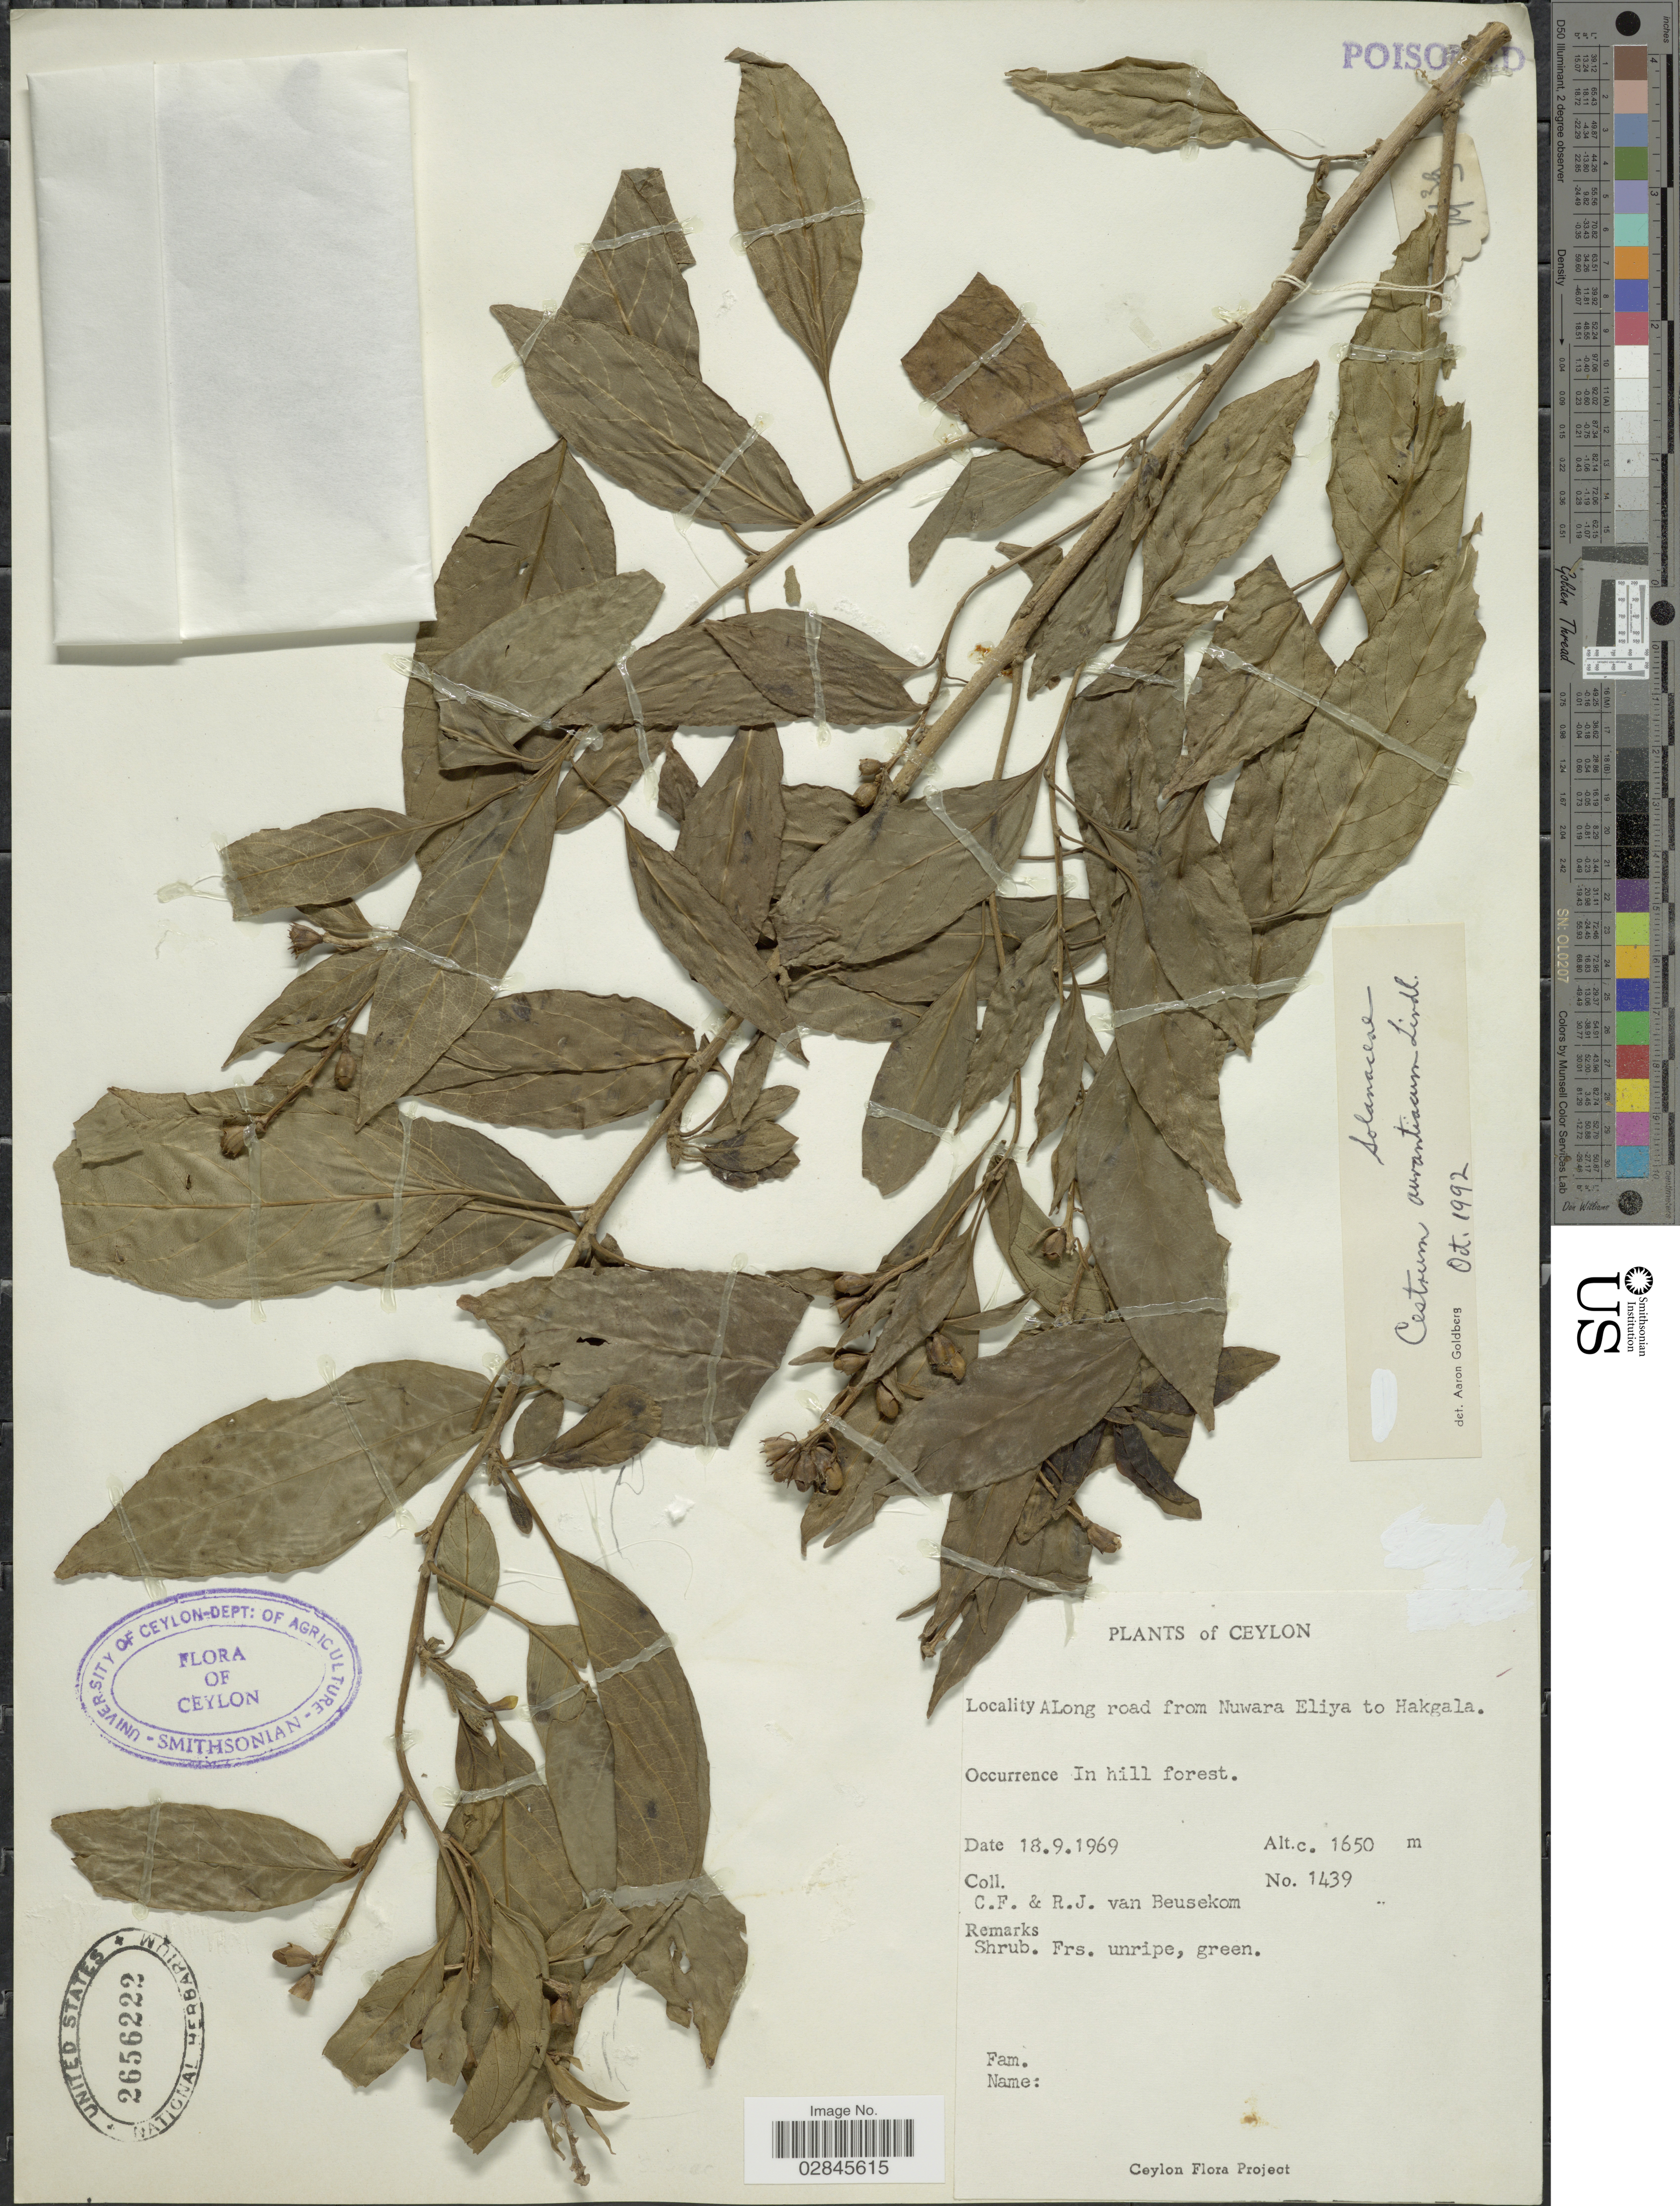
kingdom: Plantae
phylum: Tracheophyta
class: Magnoliopsida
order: Solanales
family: Solanaceae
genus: Cestrum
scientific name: Cestrum aurantiacum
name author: Lindley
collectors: C. F. Beusekom & R. Van Beusekom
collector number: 1439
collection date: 1969-09-18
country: Sri Lanka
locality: Ceylon. Along road from Nuwara Eliya to Hakgala.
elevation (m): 1650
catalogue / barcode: US 2656222